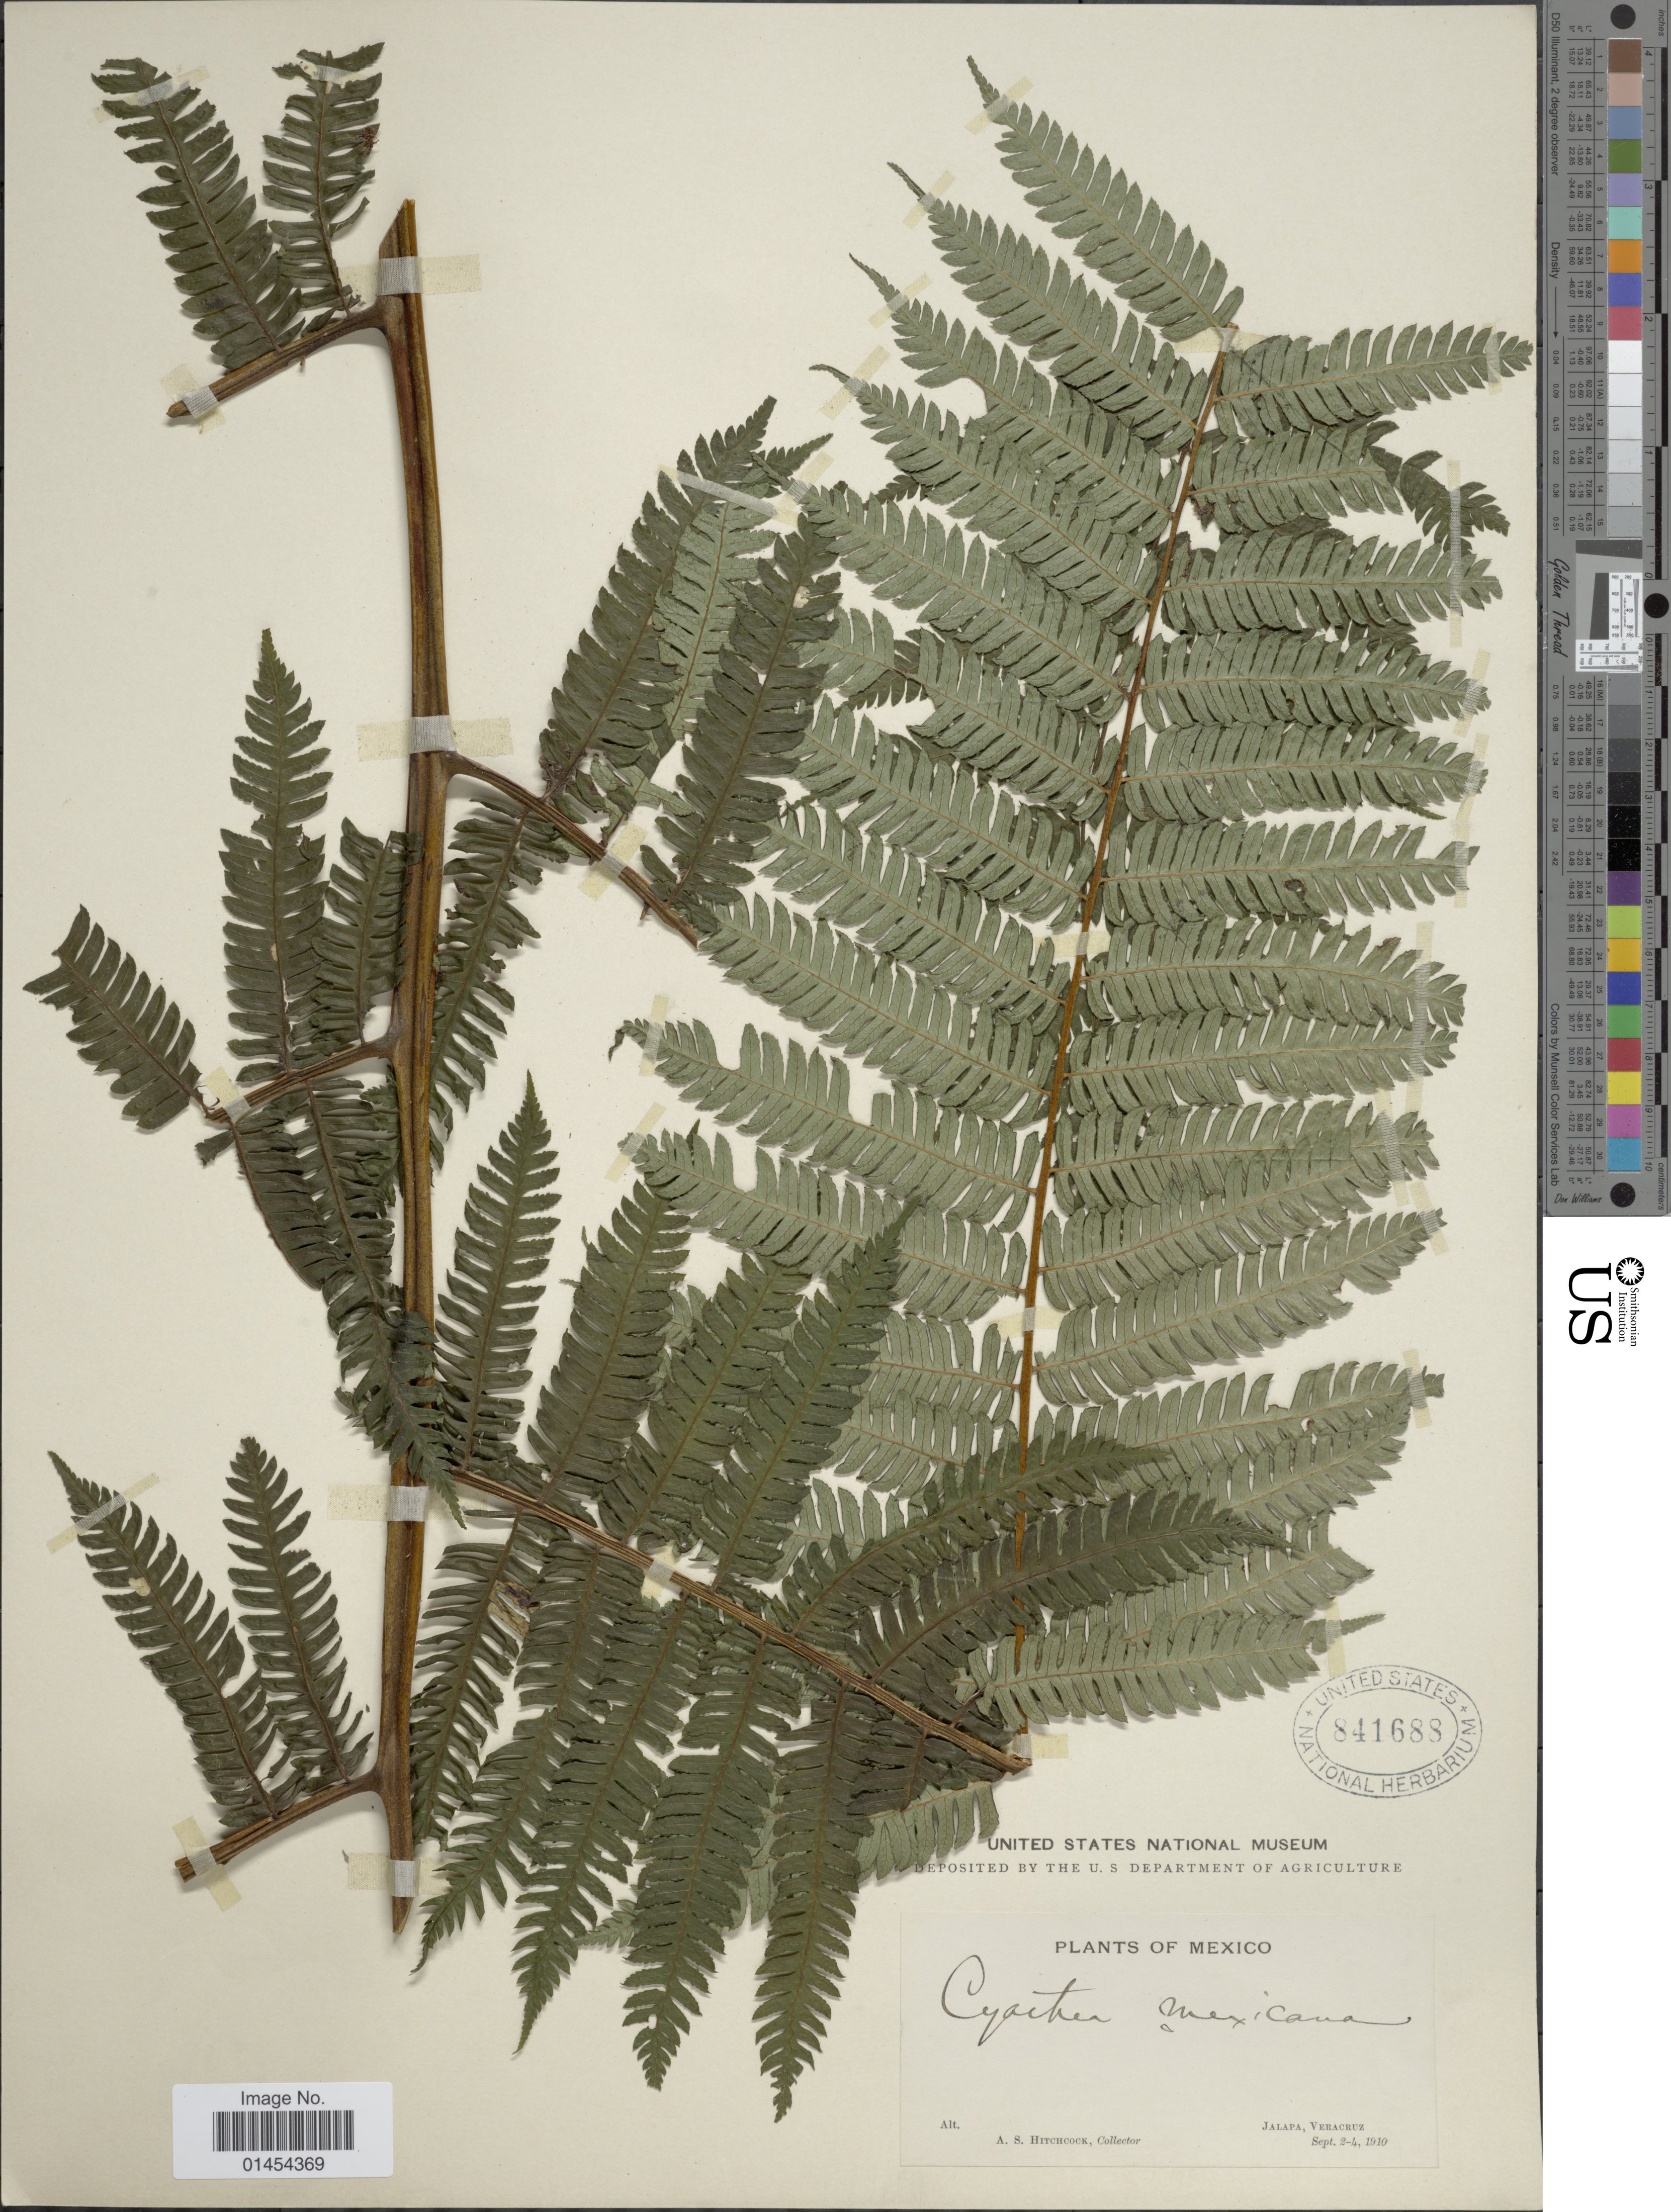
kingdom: Plantae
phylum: Tracheophyta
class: Polypodiopsida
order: Cyatheales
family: Cyatheaceae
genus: Alsophila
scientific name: Alsophila firma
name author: (Baker) D.S. Conant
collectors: A. S. Hitchcock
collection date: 1910-09-02/1910-09-04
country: Mexico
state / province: Veracruz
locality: Jalapa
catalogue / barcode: US 841688